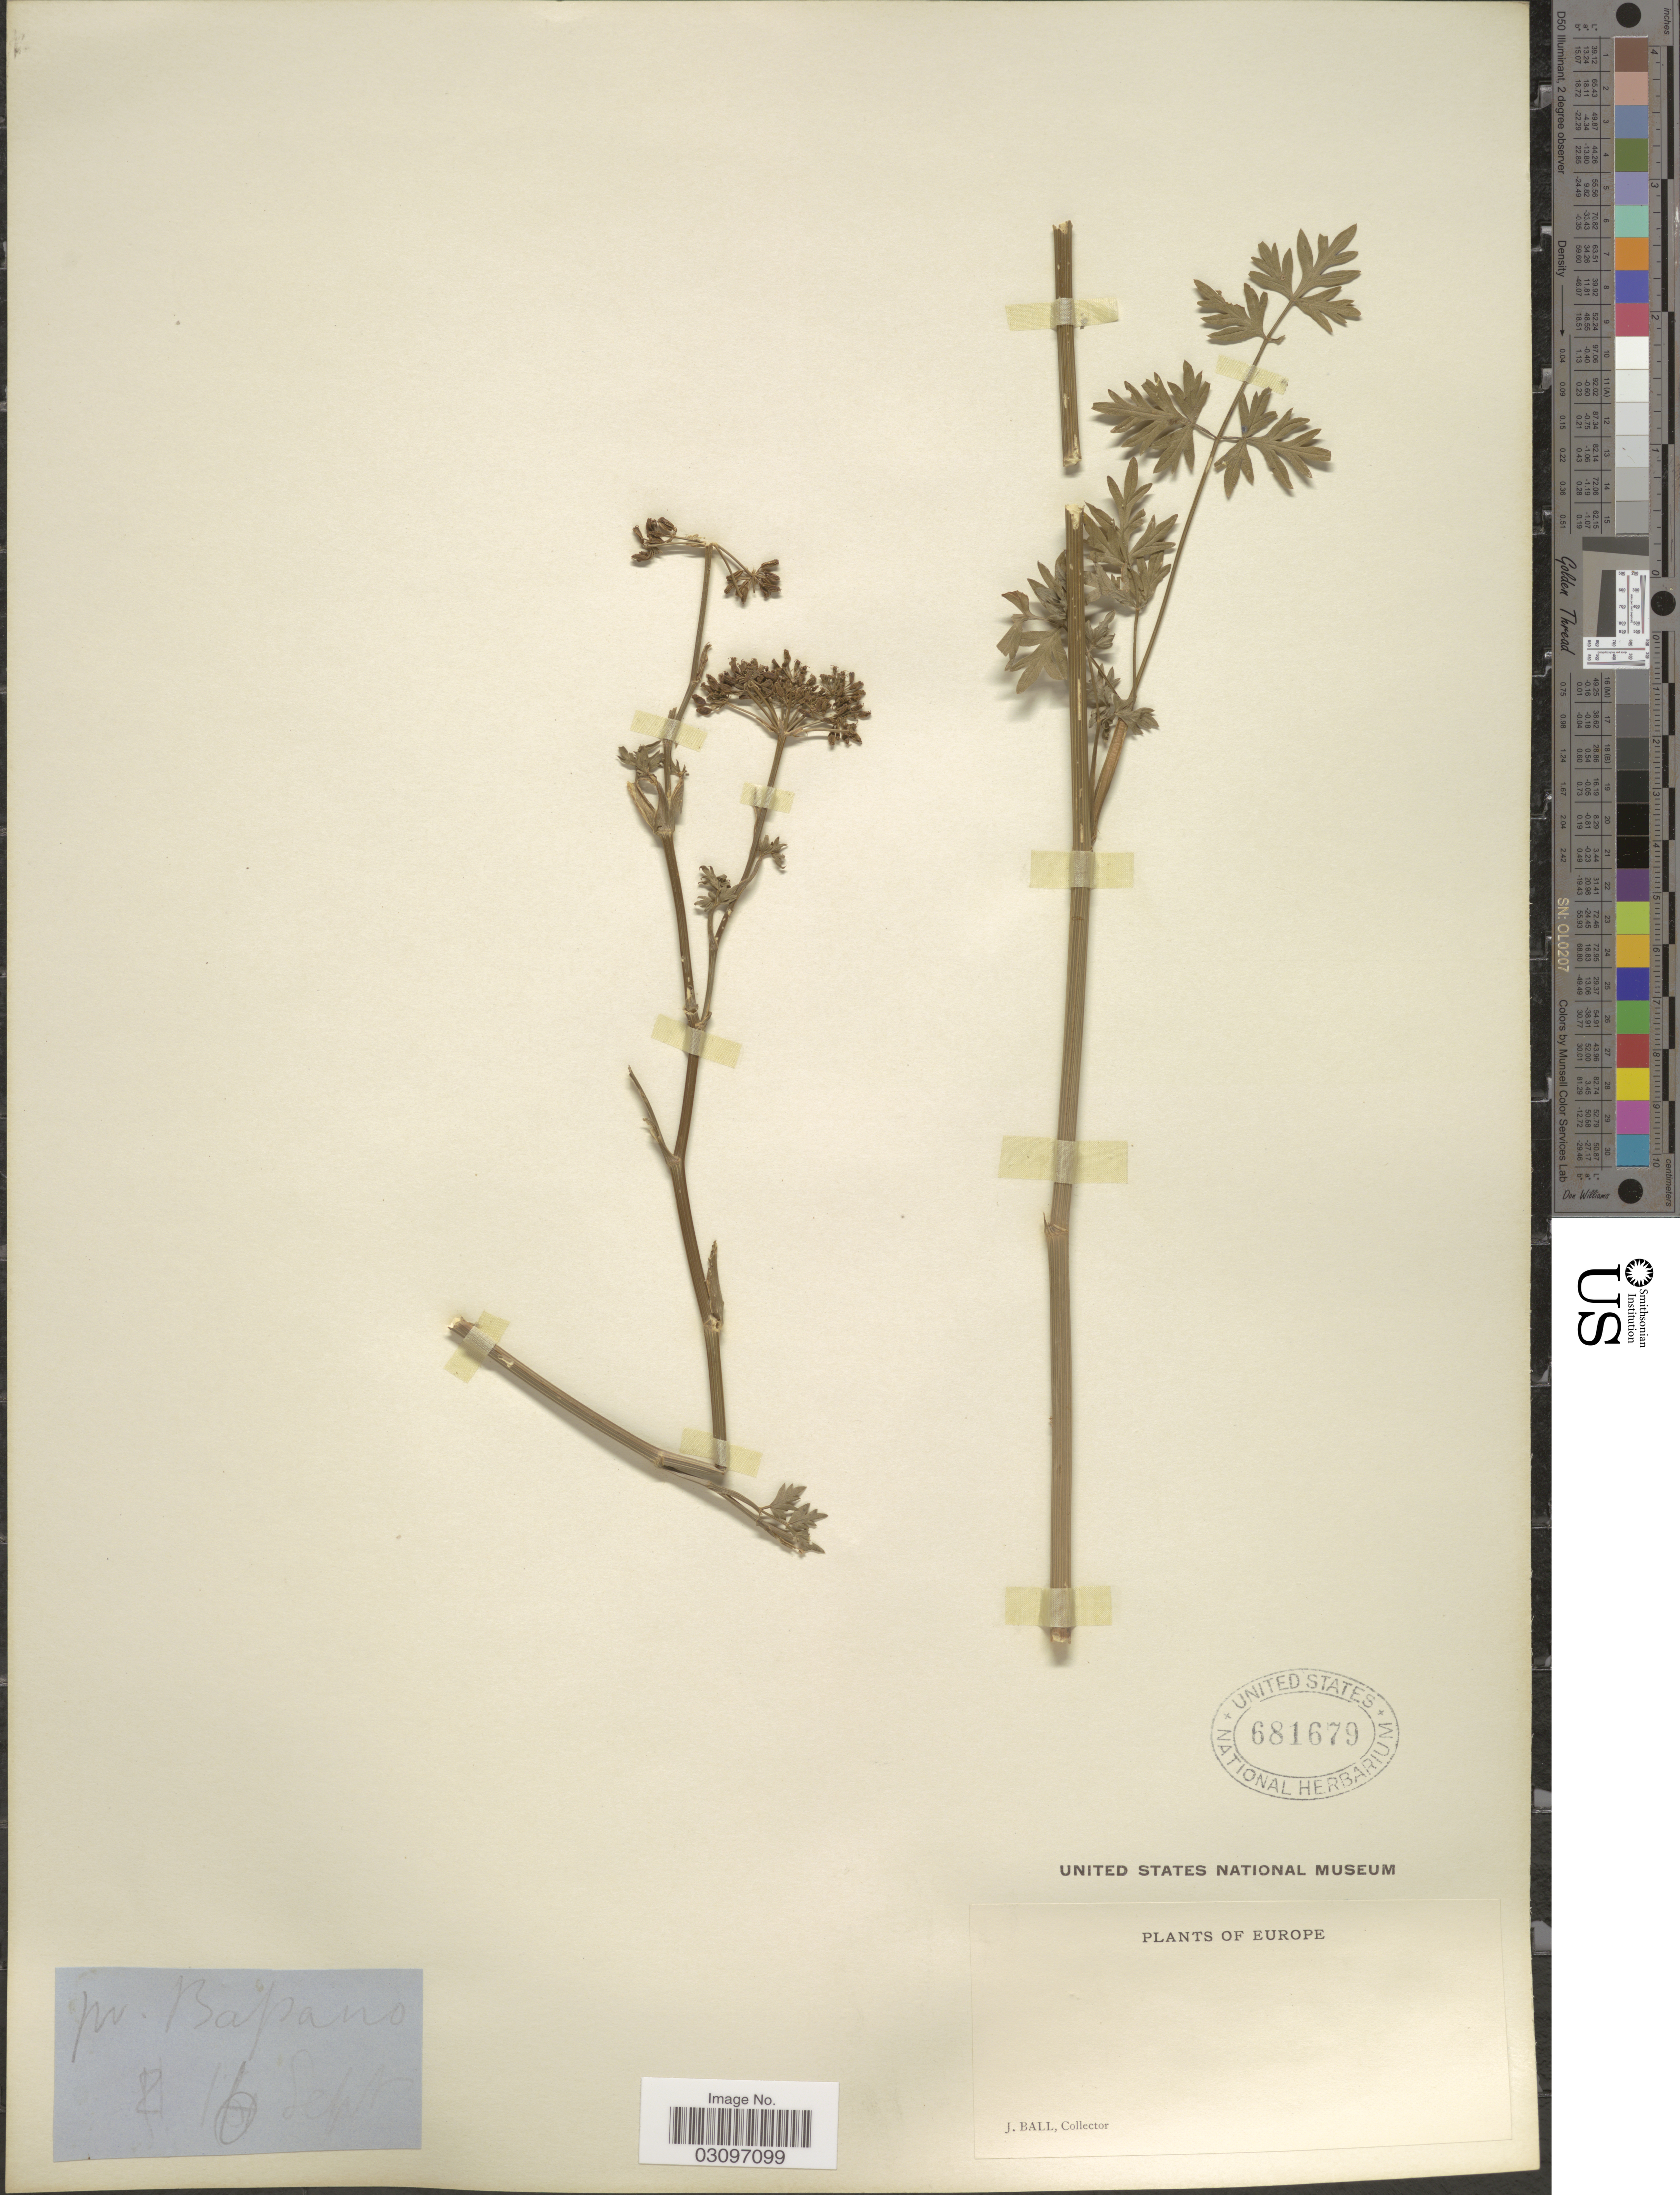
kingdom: Plantae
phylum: Tracheophyta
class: Magnoliopsida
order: Apiales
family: Apiaceae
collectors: J. Ball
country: Italy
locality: Europe. Pr. Bassano.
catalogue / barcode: US 681679